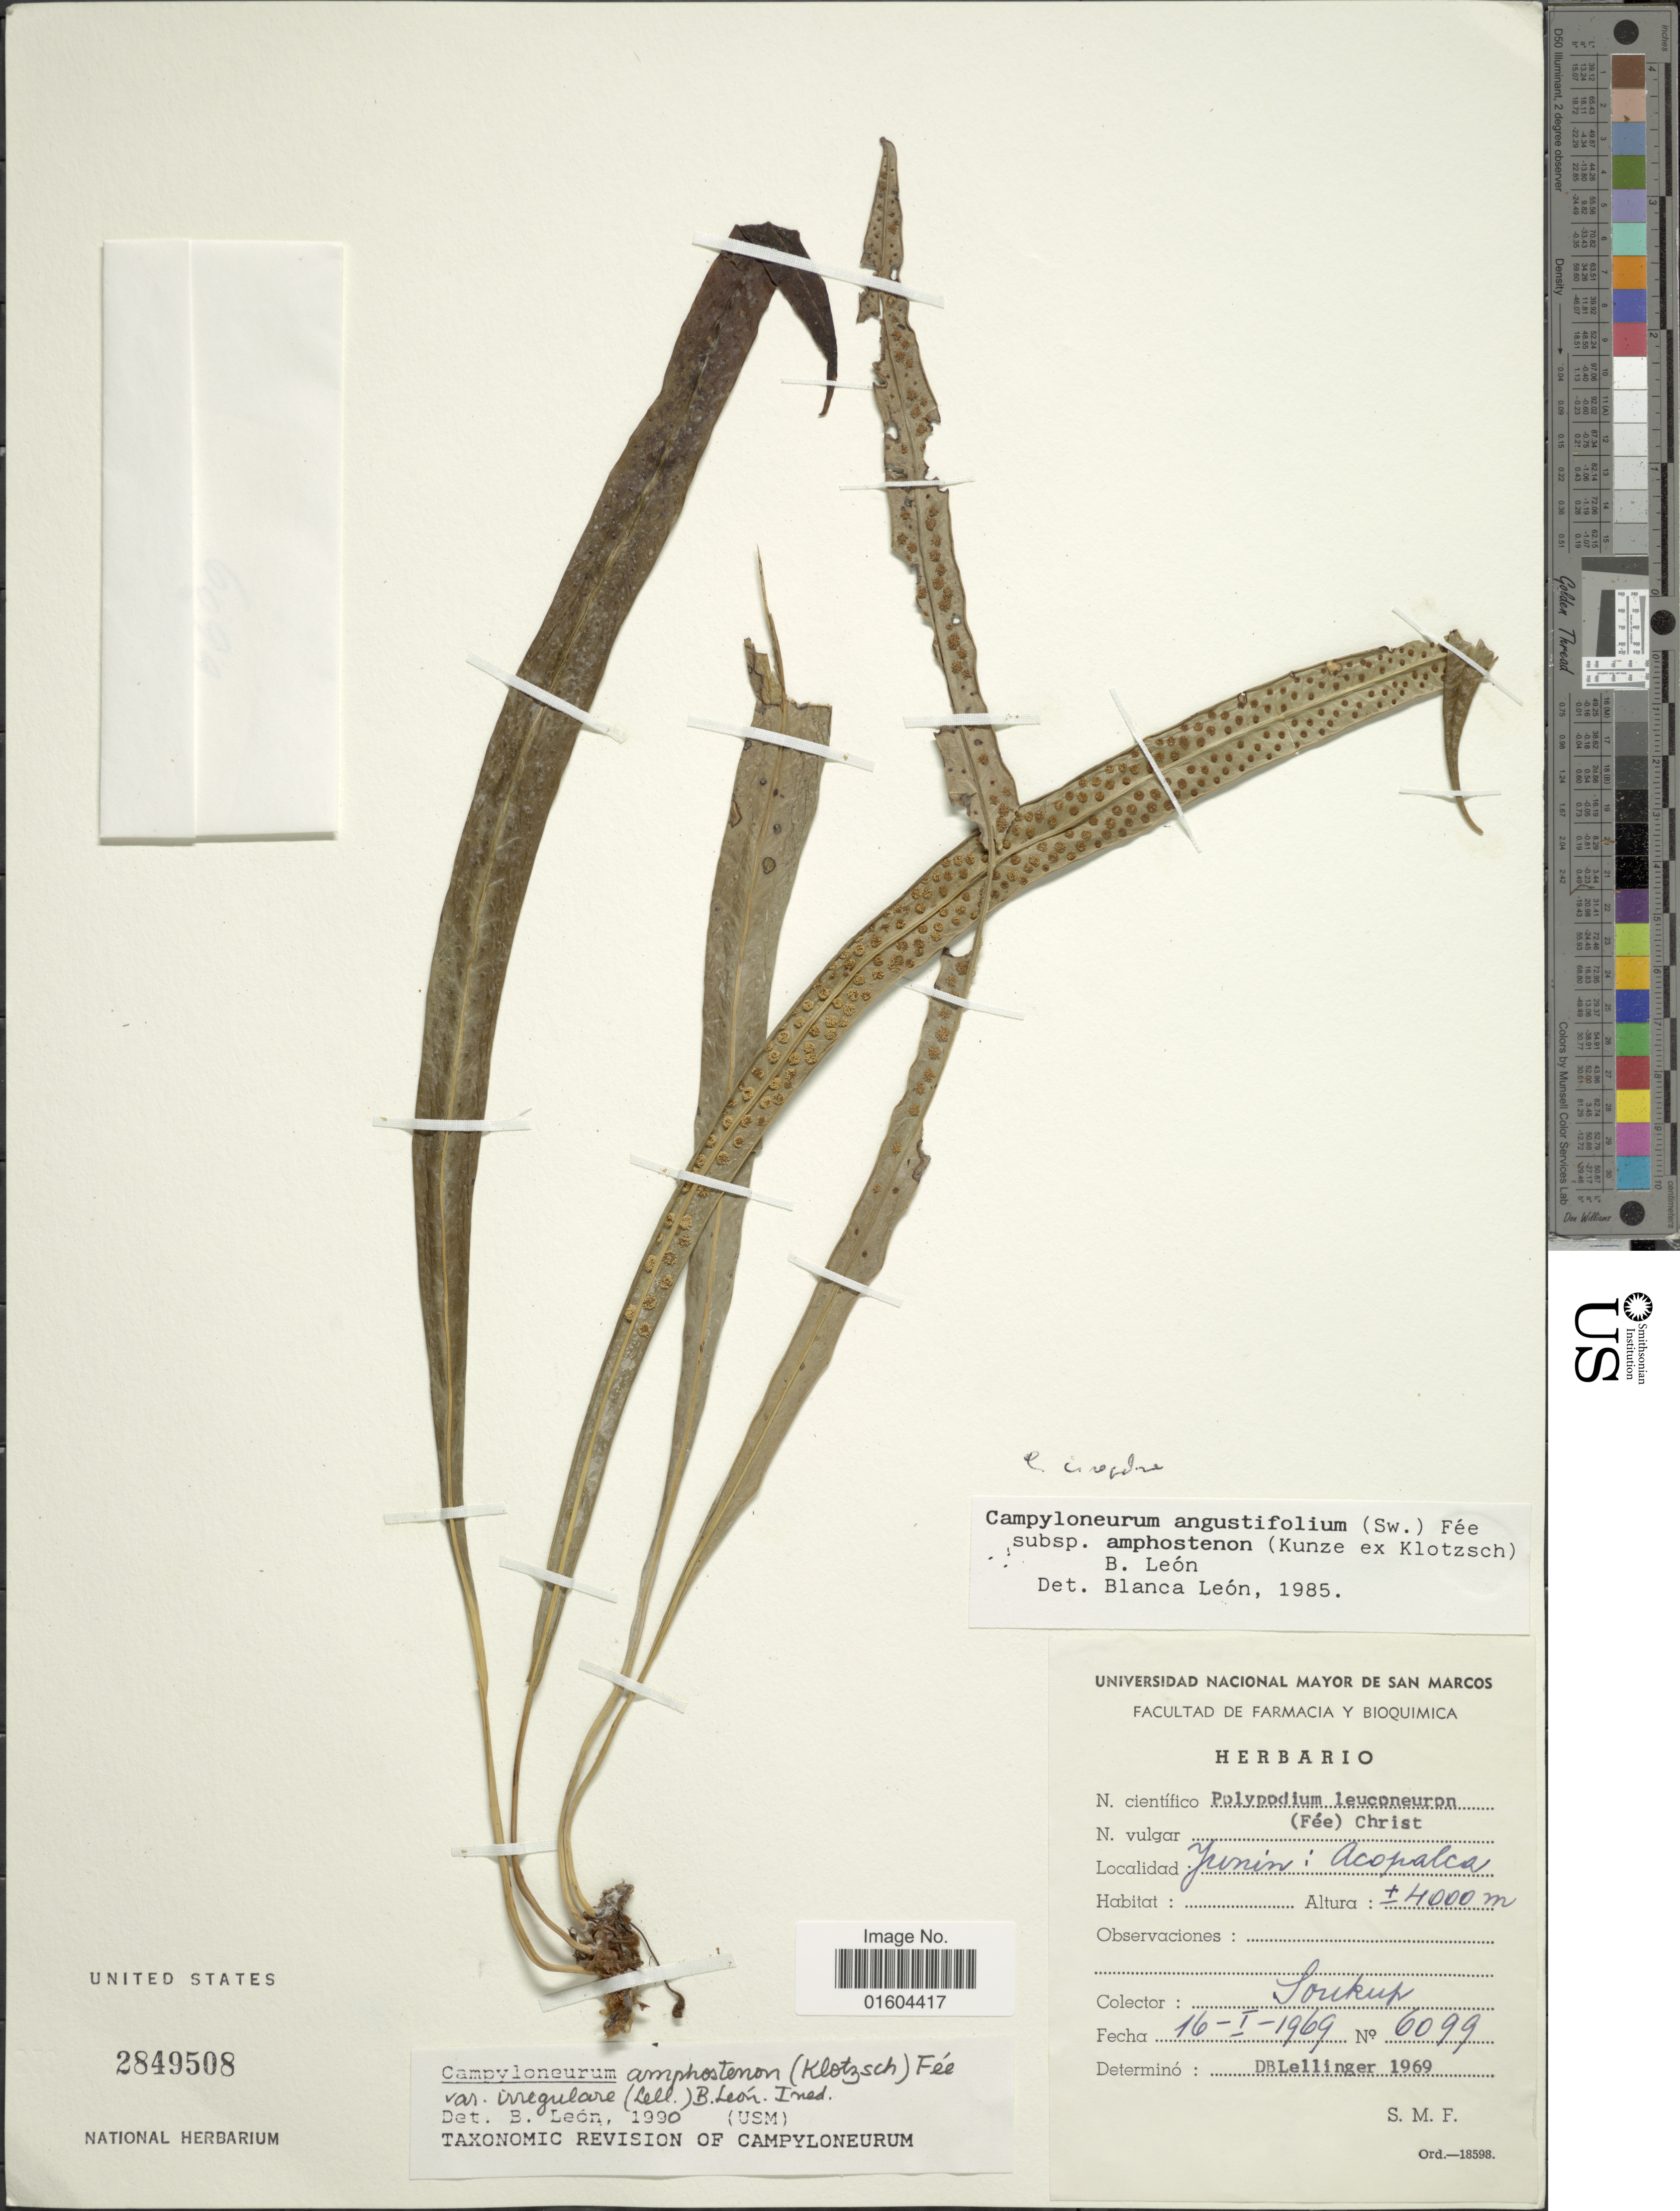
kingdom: Plantae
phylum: Tracheophyta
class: Polypodiopsida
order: Polypodiales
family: Polypodiaceae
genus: Campyloneurum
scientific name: Campyloneurum irregulare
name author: Lellinger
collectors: -- Soukup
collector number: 6099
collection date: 1969-01-16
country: Peru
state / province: Junín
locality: Junin: Acopalca.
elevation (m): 4000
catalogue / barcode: US 2849508